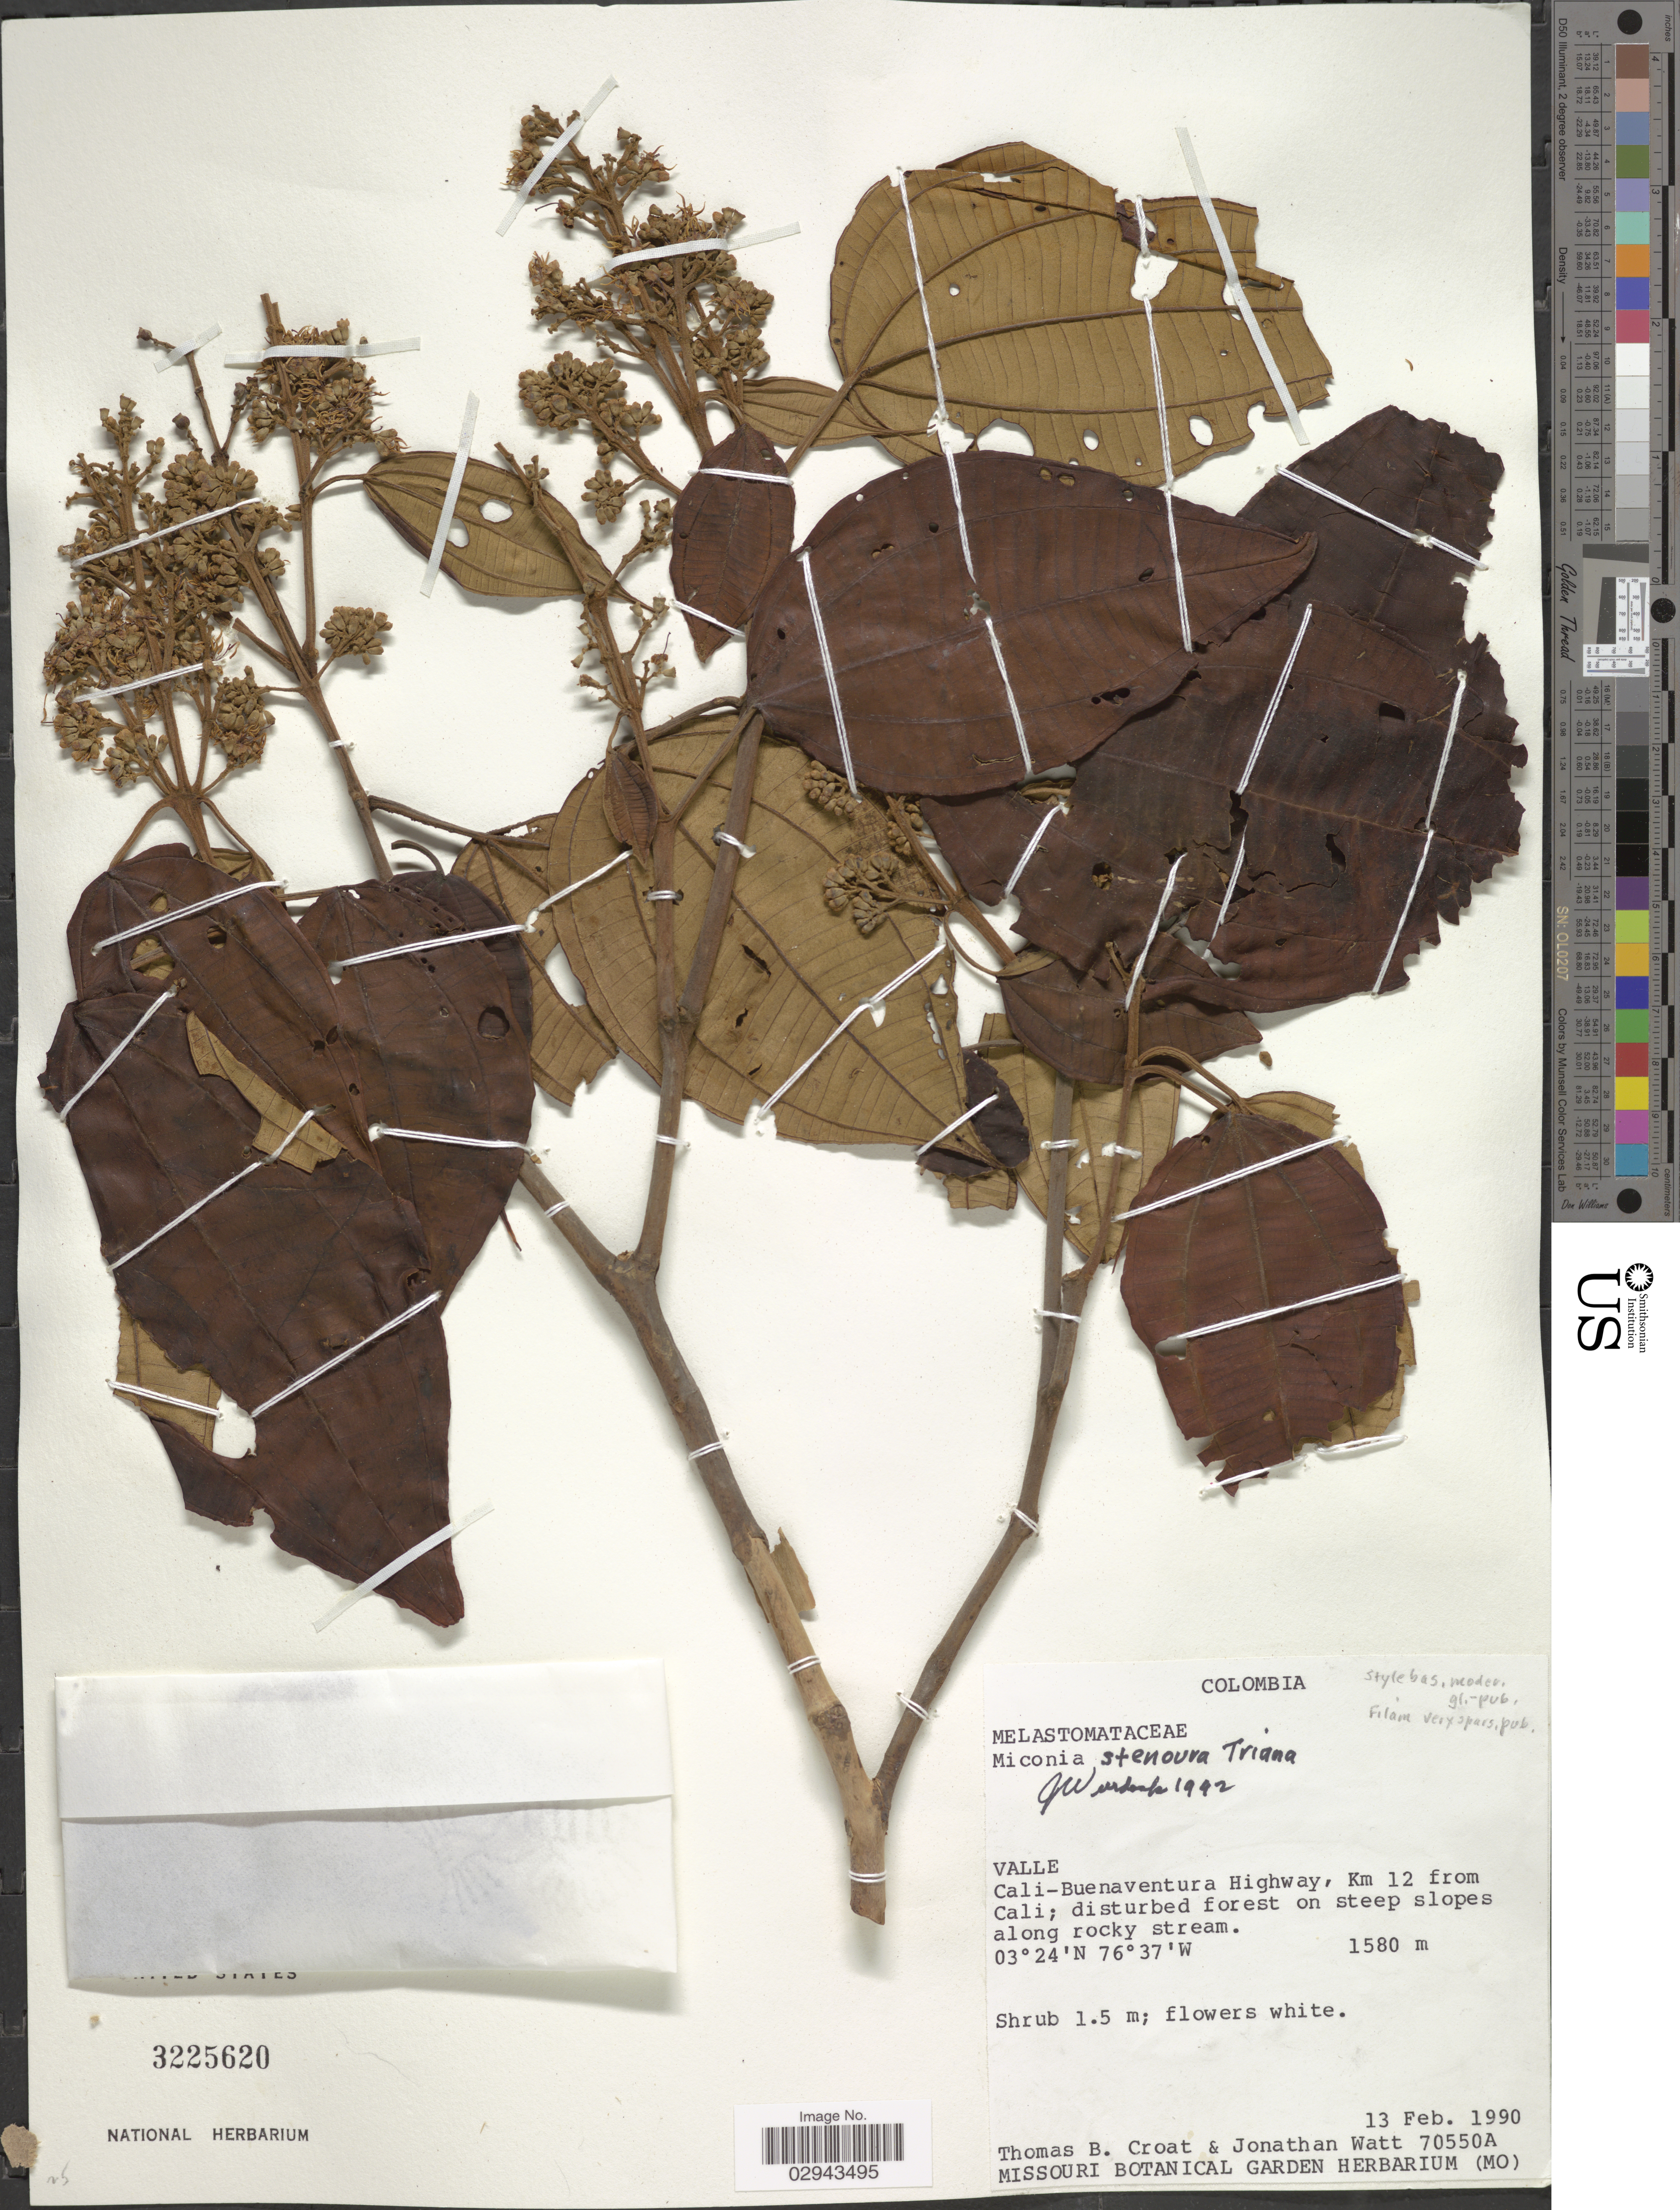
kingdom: Plantae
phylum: Tracheophyta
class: Magnoliopsida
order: Myrtales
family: Melastomataceae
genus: Miconia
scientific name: Miconia stenoura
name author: Triana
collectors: T. B. Croat & J. Watt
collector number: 70550A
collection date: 1990-02-13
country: Colombia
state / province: Valle del Cauca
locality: Cali-Buenaventura Highway, Km 12 from Cali.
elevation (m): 1580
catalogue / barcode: US 3225620